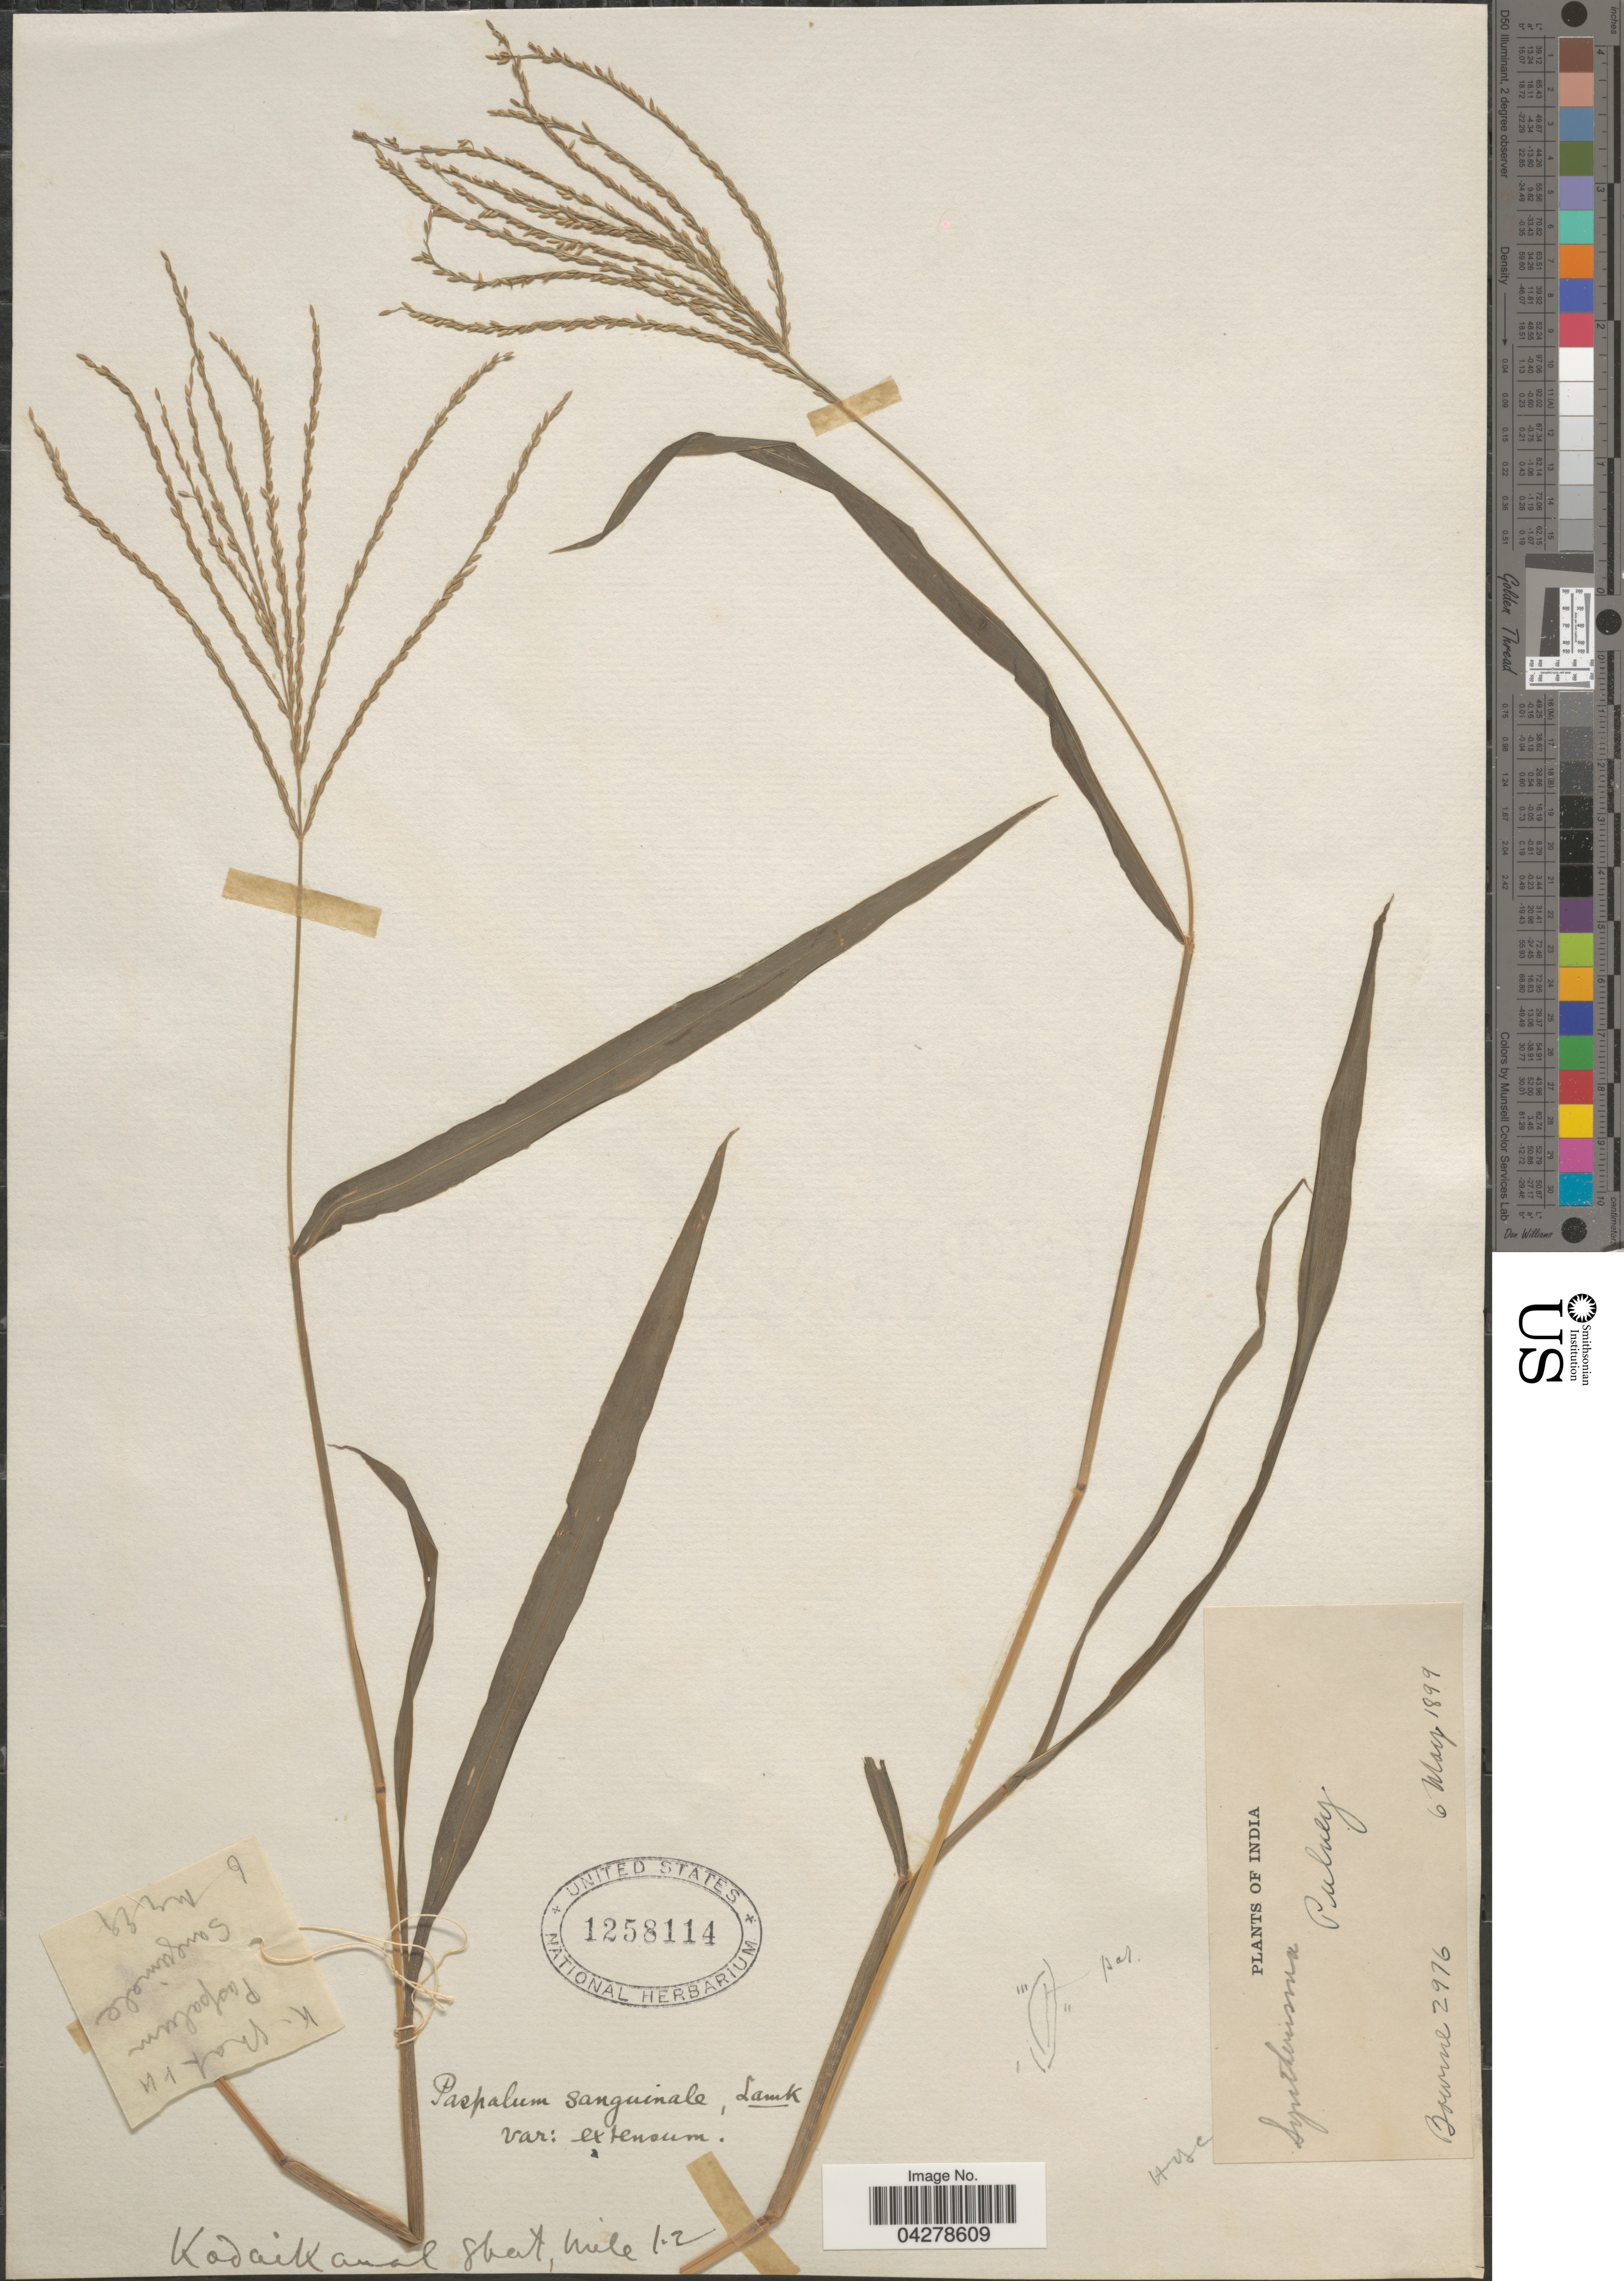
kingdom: Plantae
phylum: Tracheophyta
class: Liliopsida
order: Poales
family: Poaceae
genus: Digitaria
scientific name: Digitaria setigera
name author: Roth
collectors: -- Bourne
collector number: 2976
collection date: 1899-05-06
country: India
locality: Pulney. KodaiKanal Ghat, mile 1-2.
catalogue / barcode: US 1258114